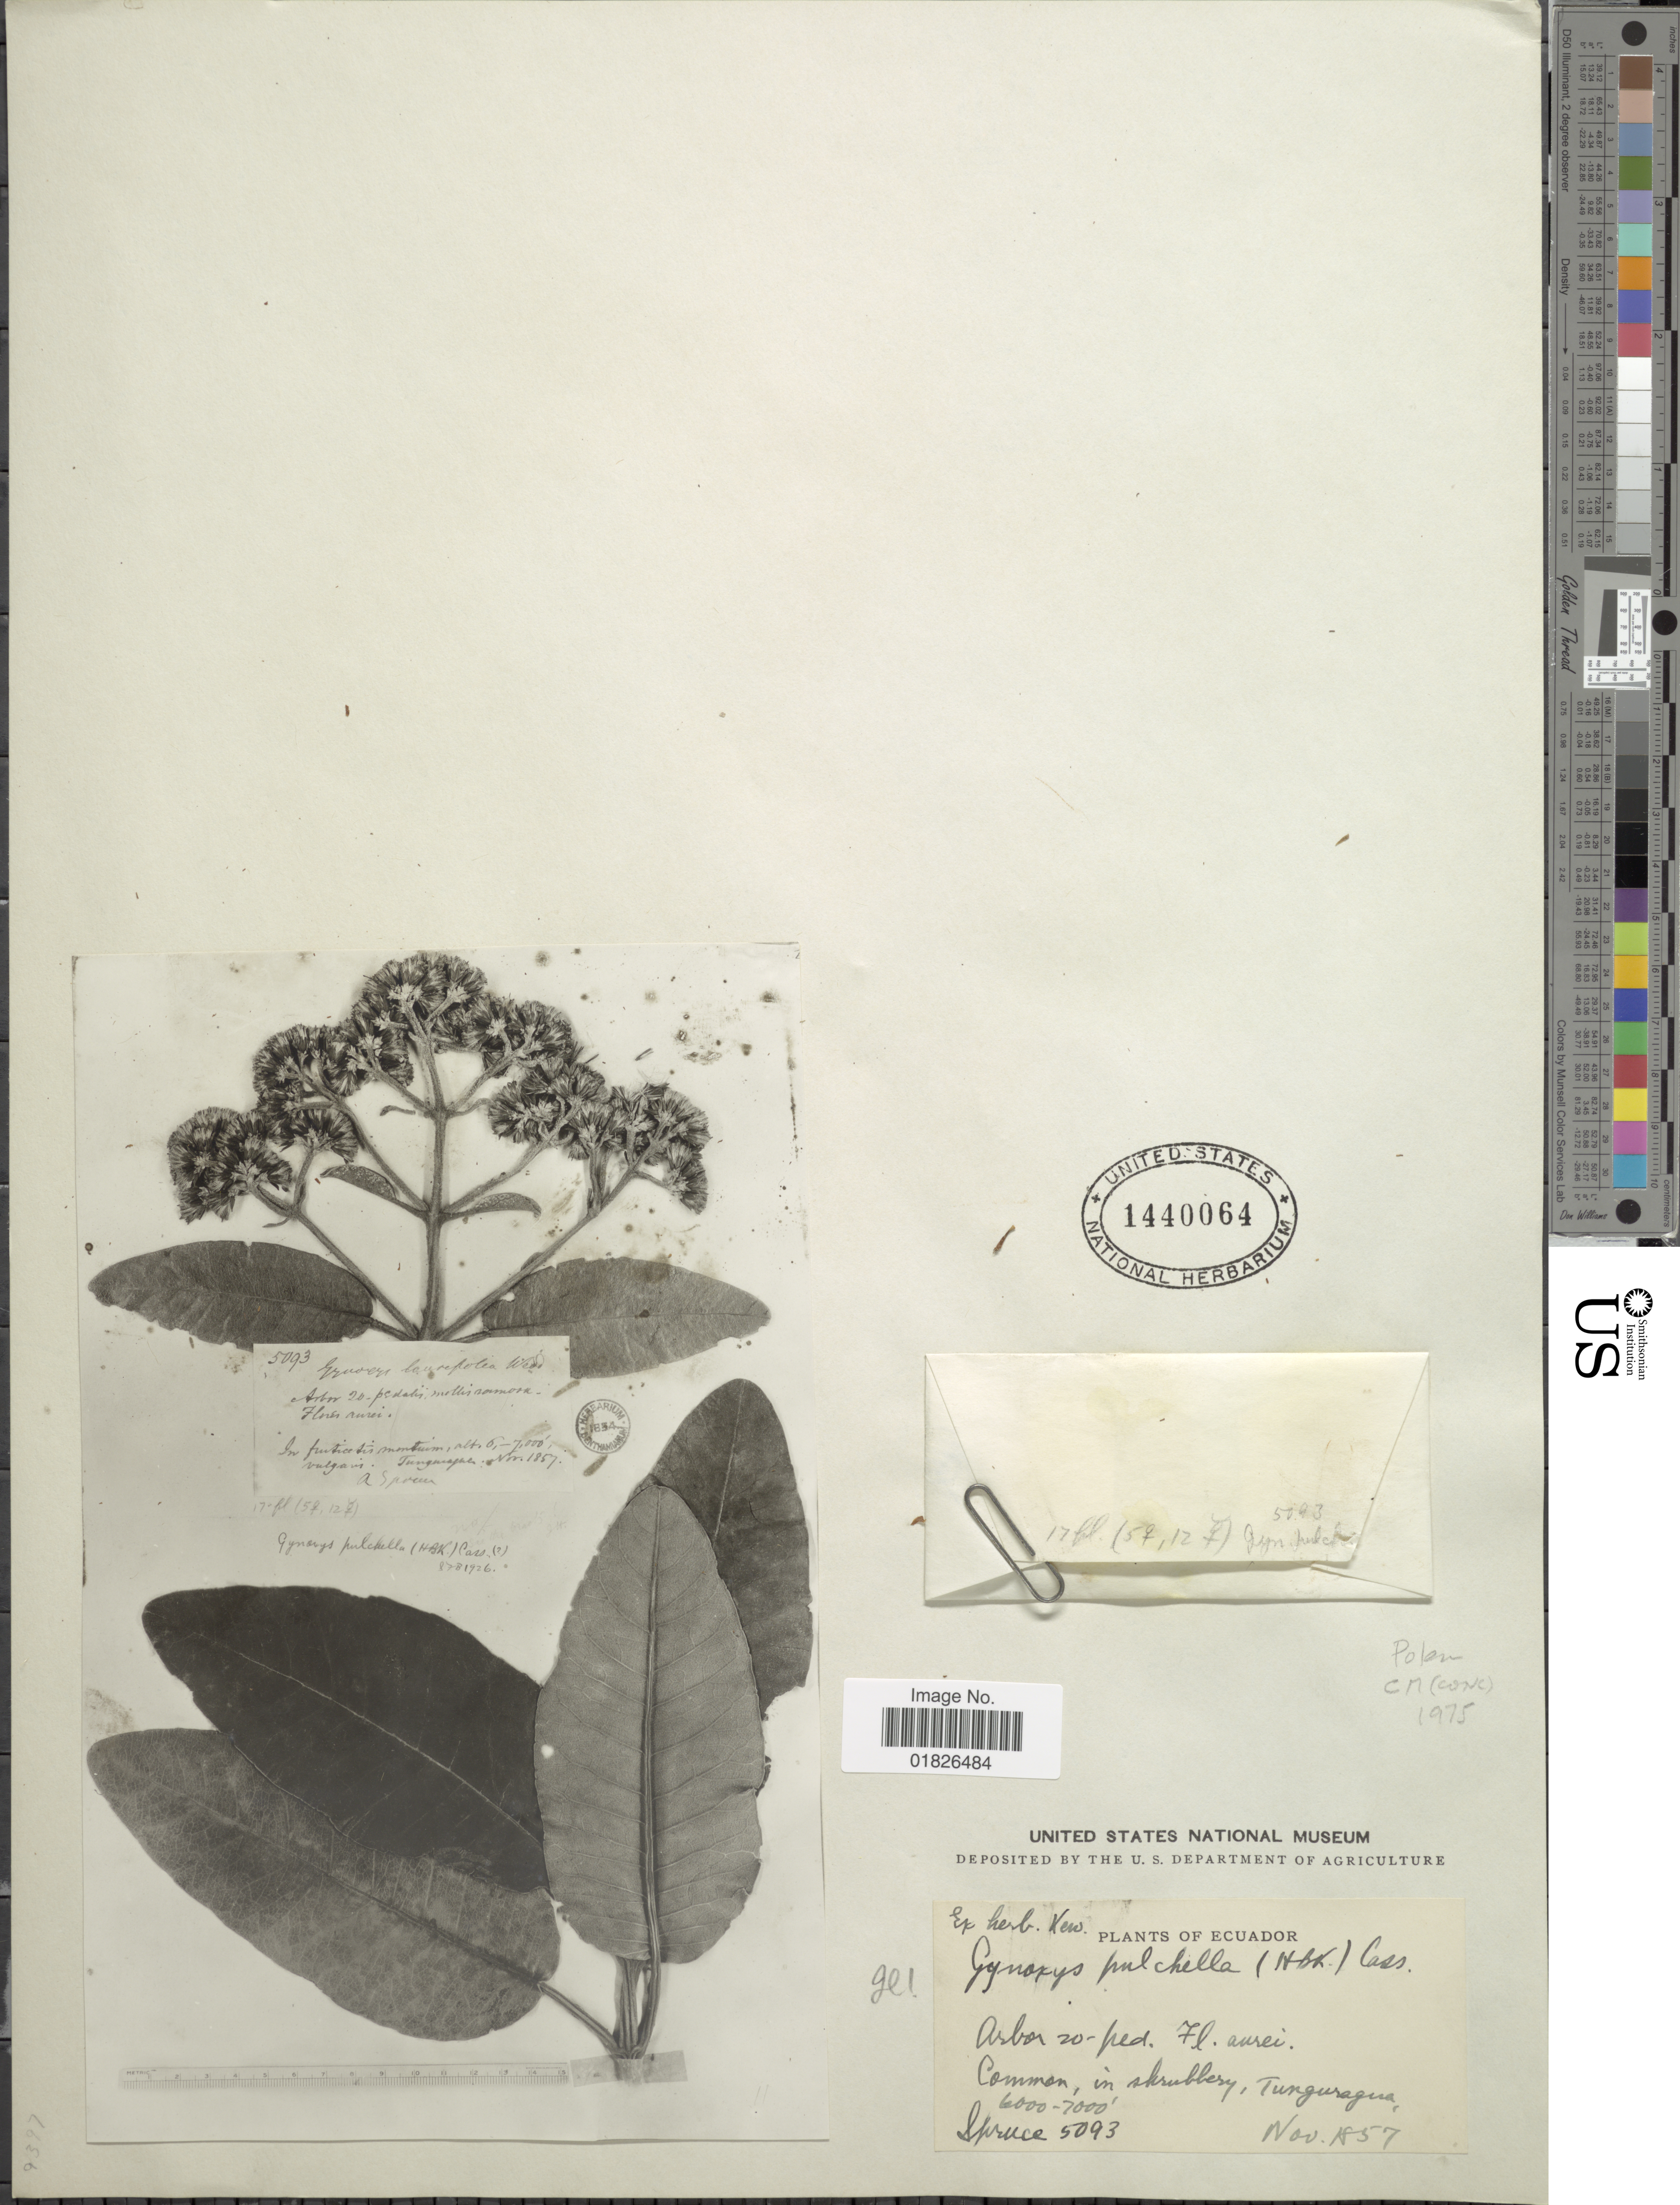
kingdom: Plantae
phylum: Tracheophyta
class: Magnoliopsida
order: Asterales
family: Asteraceae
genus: Gynoxys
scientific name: Gynoxys pulchella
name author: (Kunth) Cass.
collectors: -. Spruce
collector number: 5093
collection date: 1857-11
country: Ecuador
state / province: Tungurahua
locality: Tunguragua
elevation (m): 1829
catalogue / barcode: US 1440064